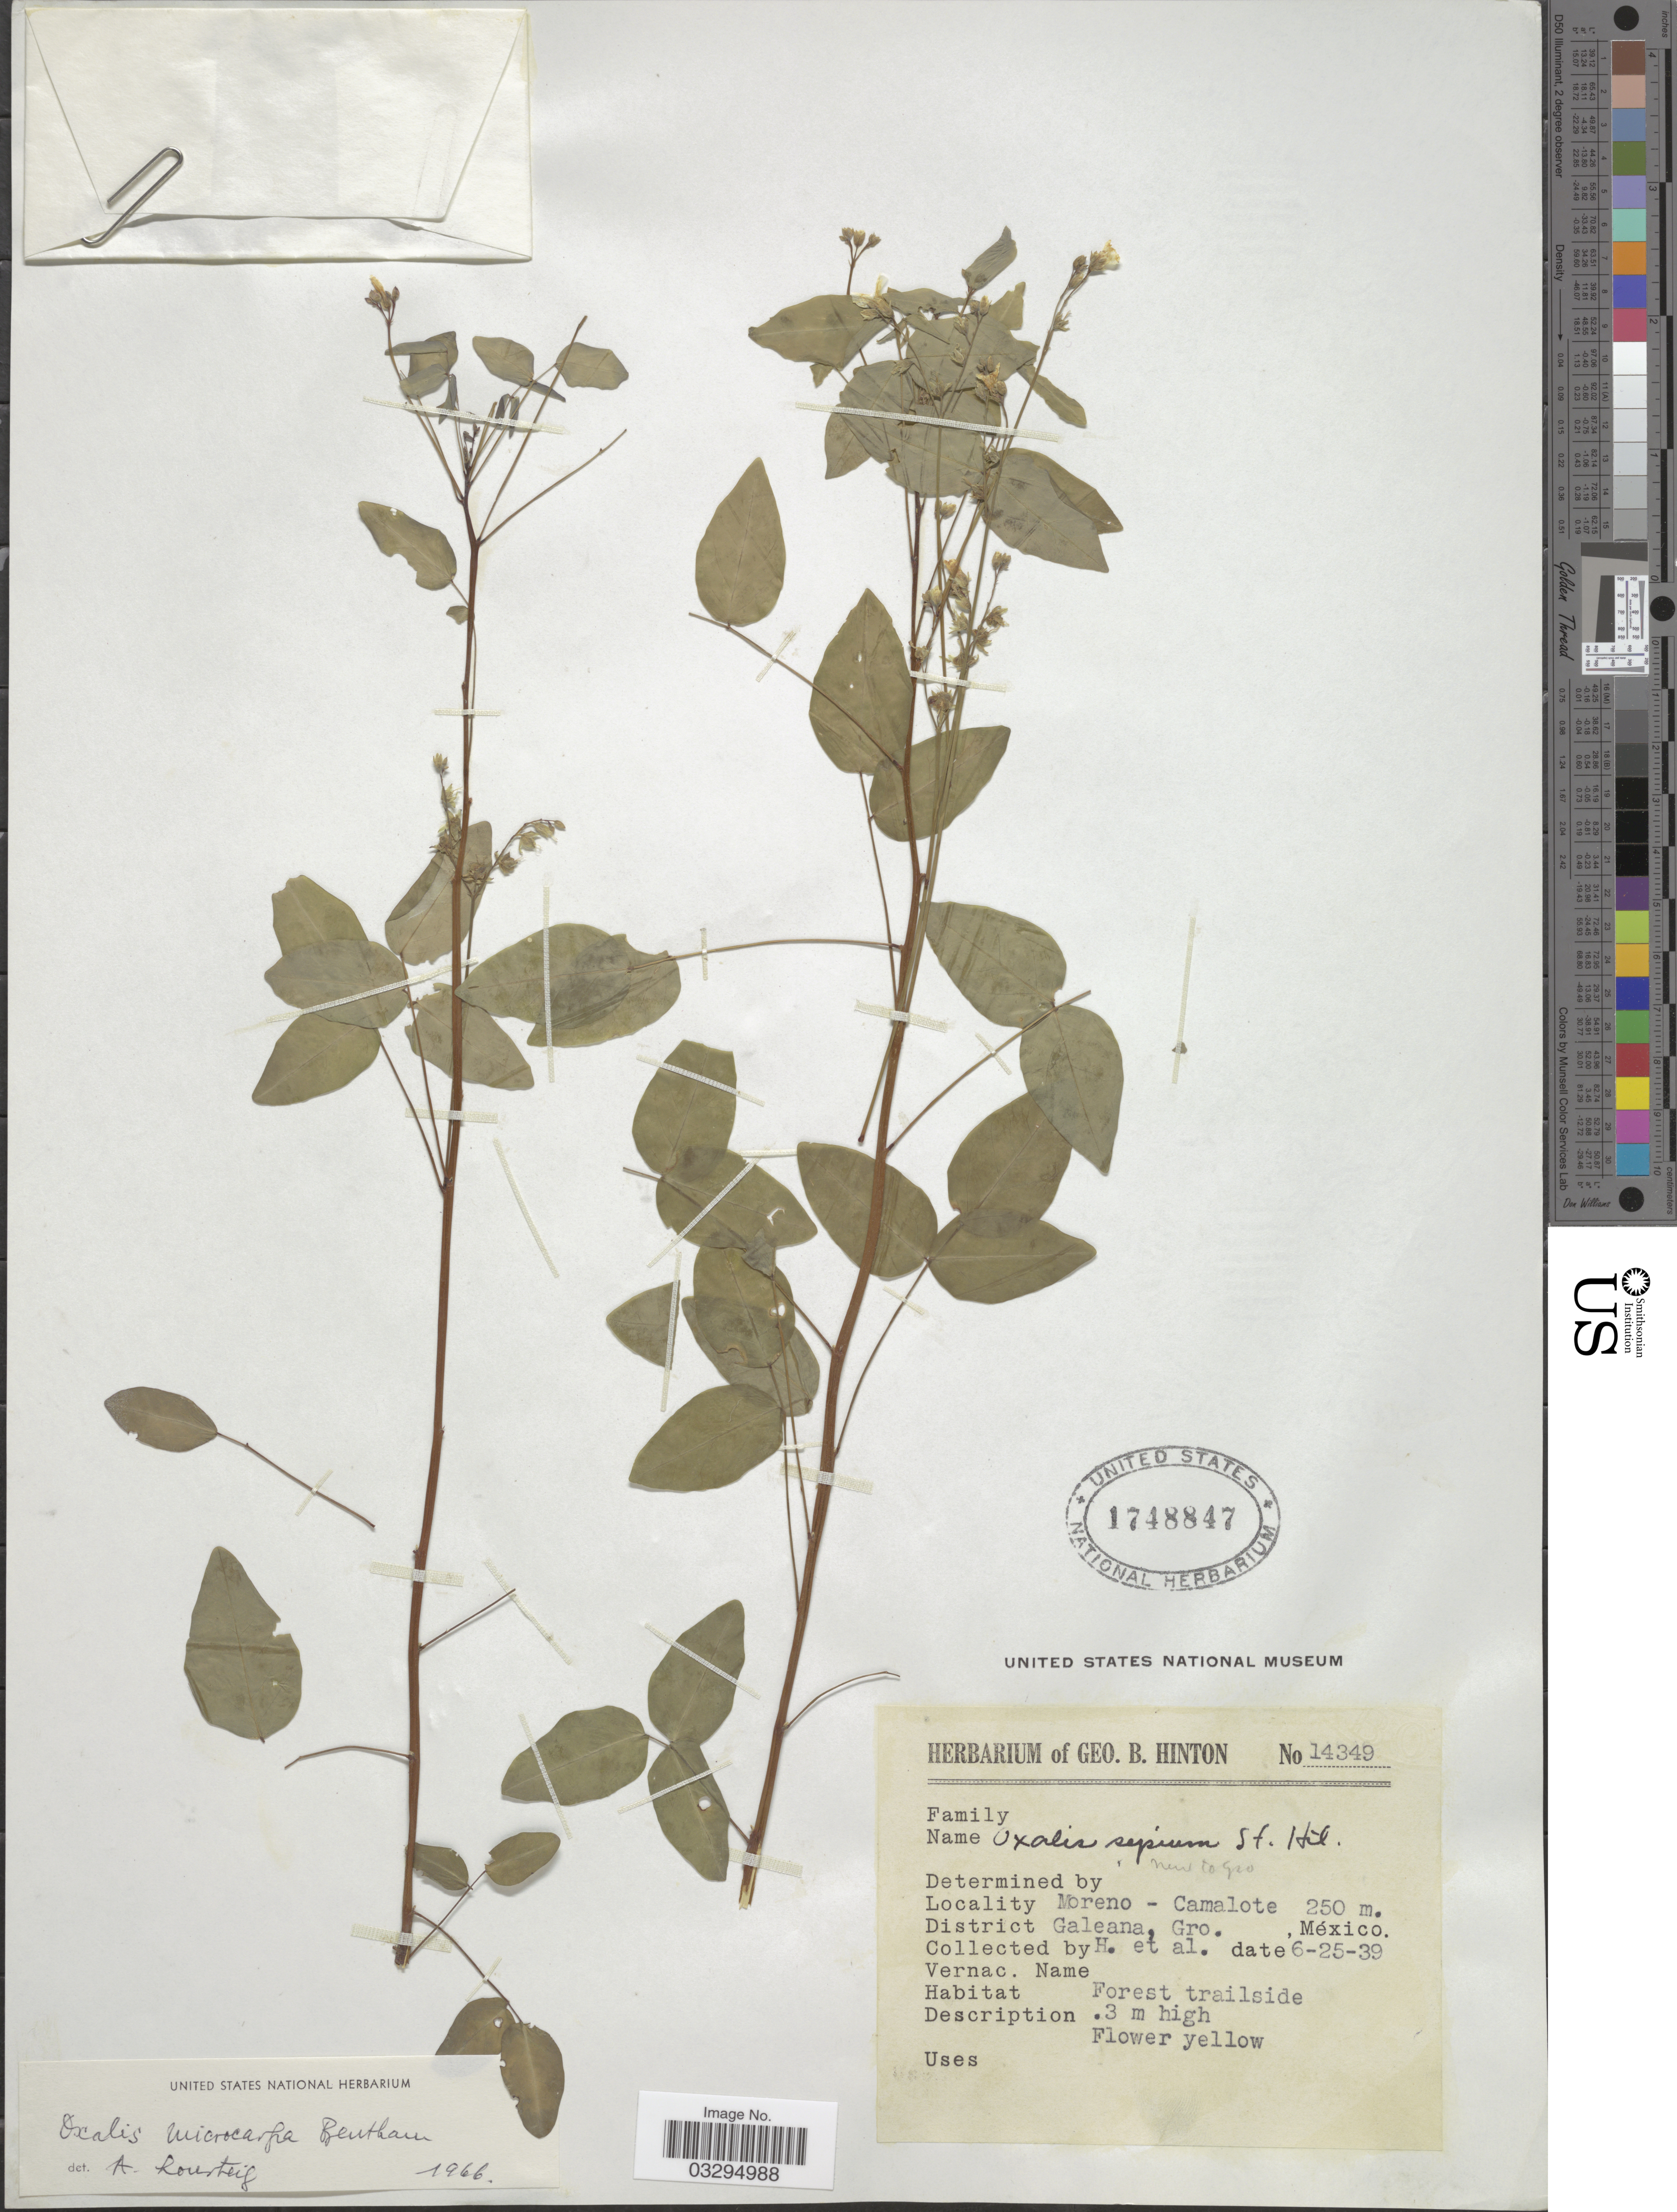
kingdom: Plantae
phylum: Tracheophyta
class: Magnoliopsida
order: Oxalidales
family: Oxalidaceae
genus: Oxalis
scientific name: Oxalis microcarpa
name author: Benth.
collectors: G. B. Hinton & et al.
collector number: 14349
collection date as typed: Transcribed d/m/y: 25/6/39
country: Mexico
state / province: Guerrero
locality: Moreno - Camalote. District Galeana.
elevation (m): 250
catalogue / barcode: US 1748847